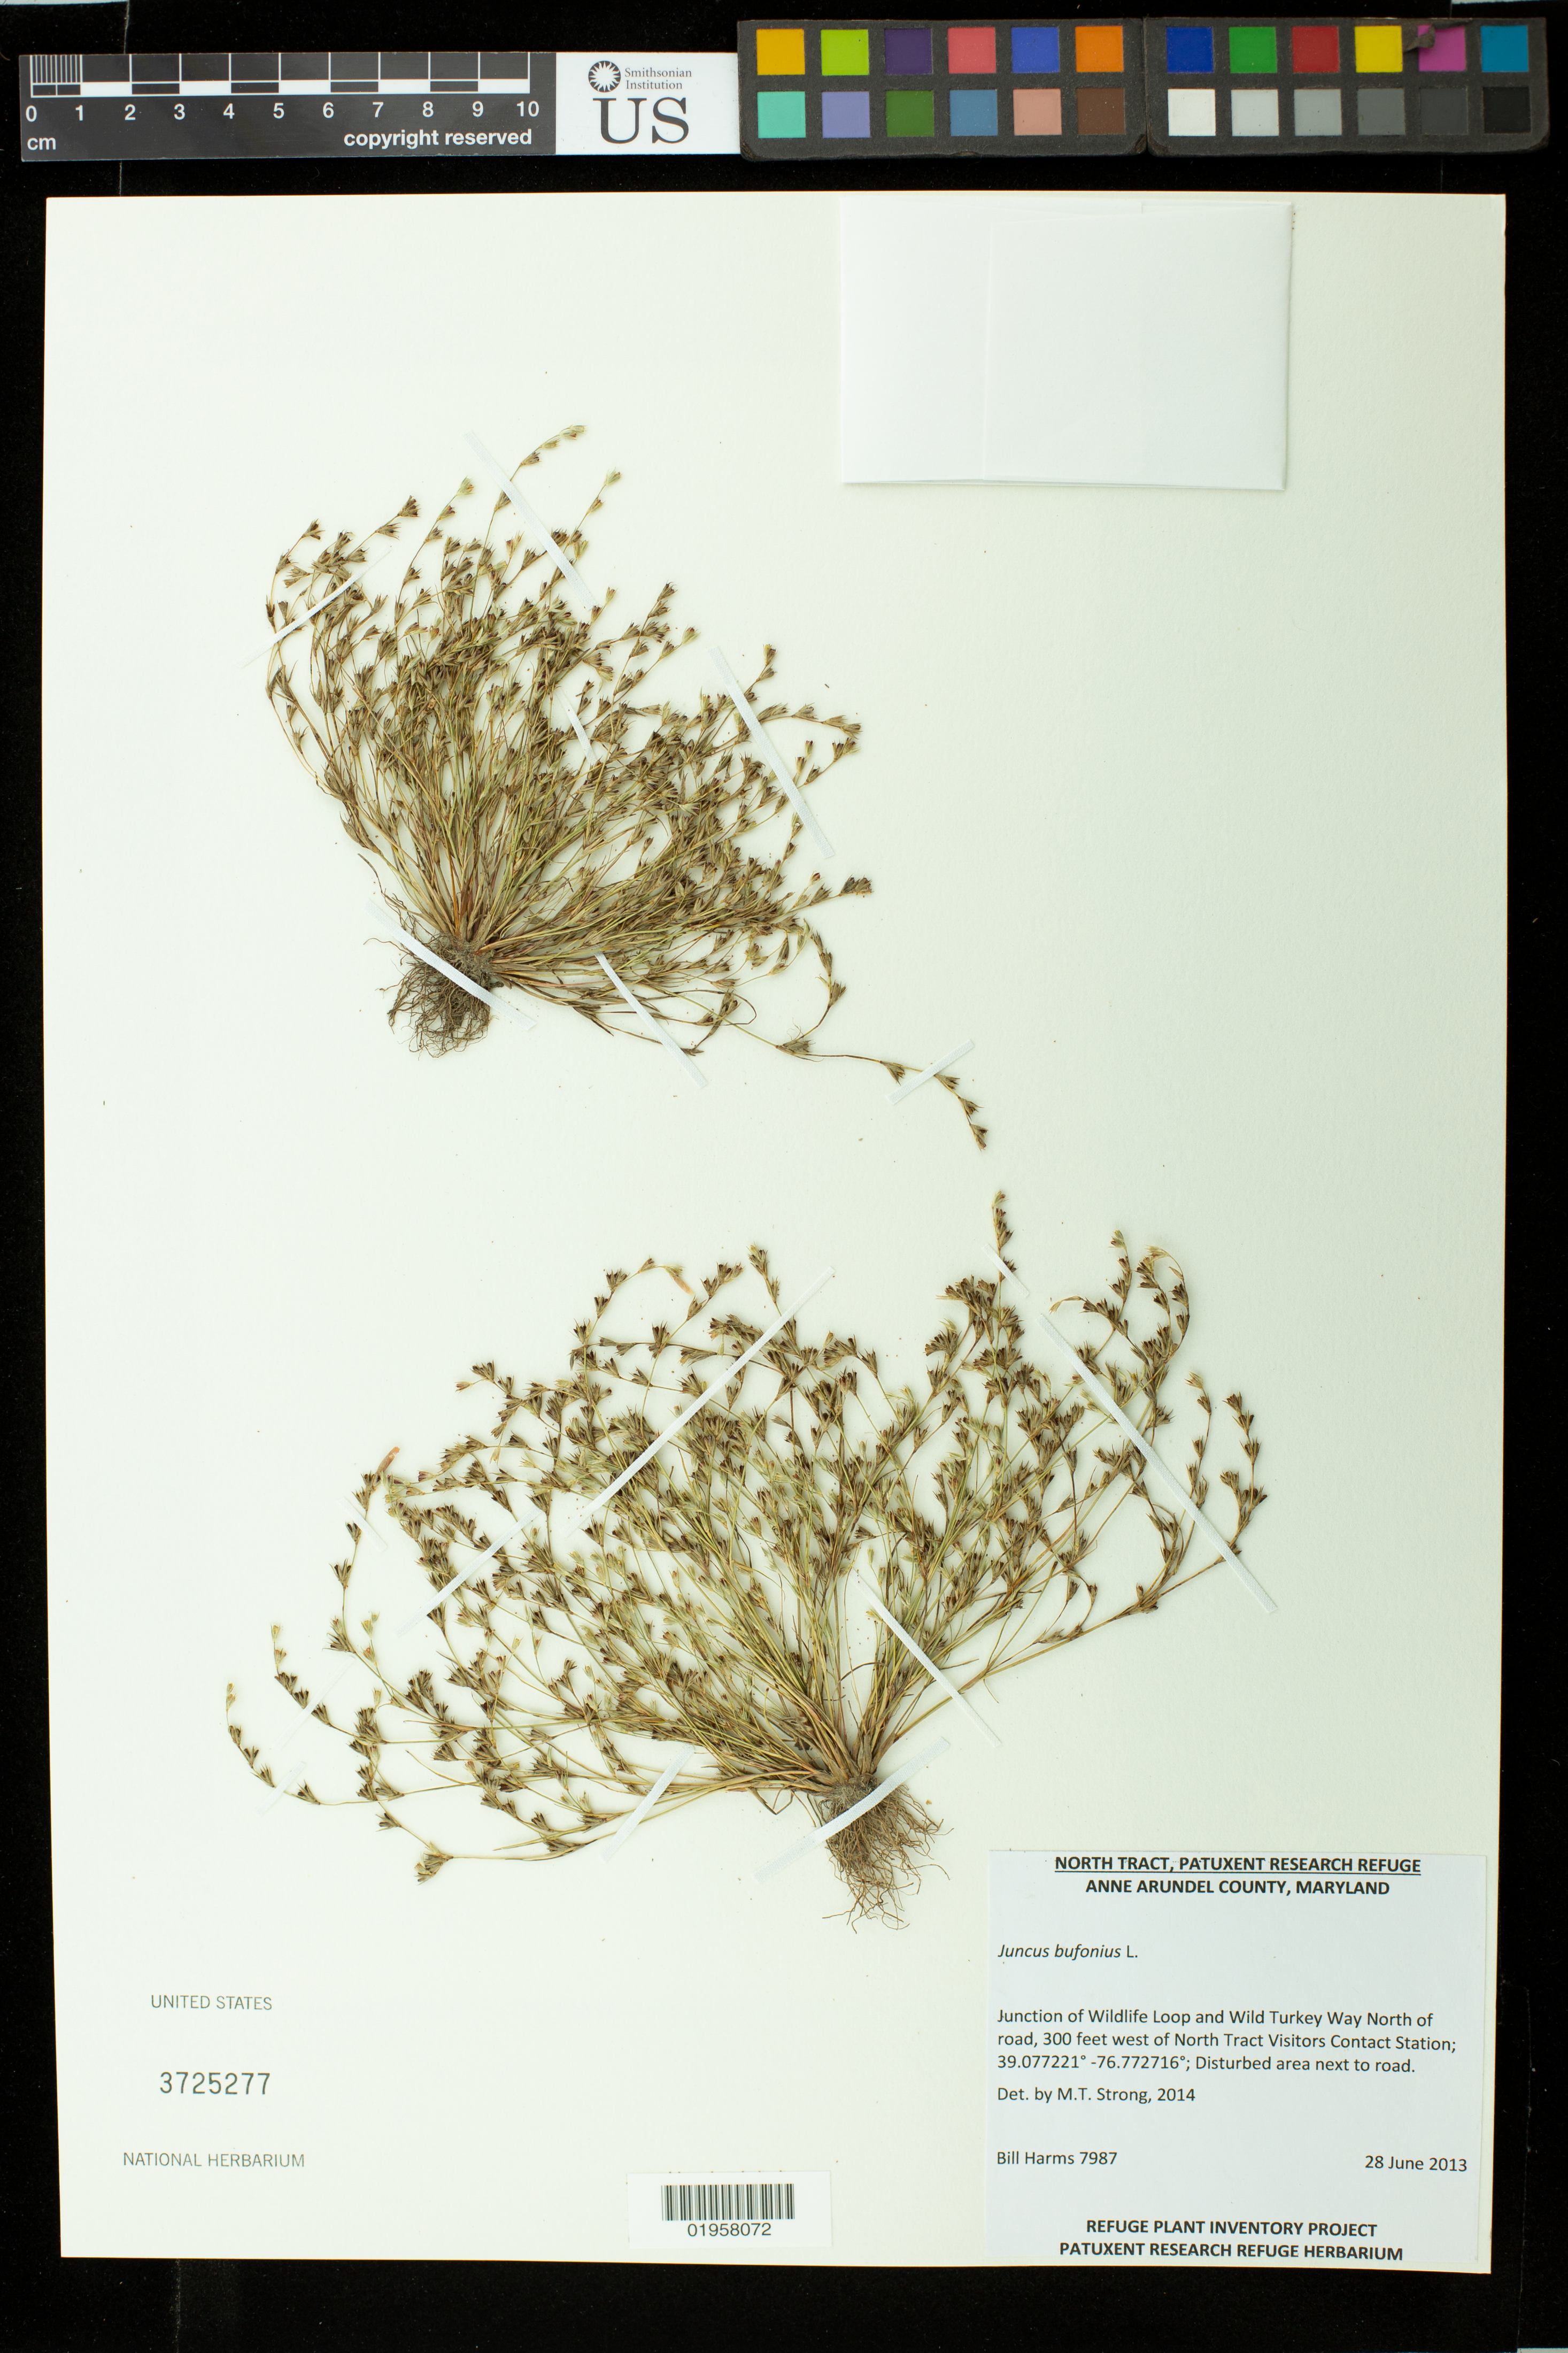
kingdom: Plantae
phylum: Tracheophyta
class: Liliopsida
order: Poales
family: Juncaceae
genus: Juncus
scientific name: Juncus bufonius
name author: L.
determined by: Strong, M. T., (US), Smithsonian Institution - National Museum of Natural History (UNITED STATES)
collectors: B. Harms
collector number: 7987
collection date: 2013-06-28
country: United States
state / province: Maryland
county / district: Anne Arundel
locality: Patuxent Research Refuge, North Tract. Junction of Wildlife Loop and Wild Turkey Way North of road, 300 feet W of North Tract Visitor Contact Station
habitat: Disturbed area next to road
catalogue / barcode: US 3725277